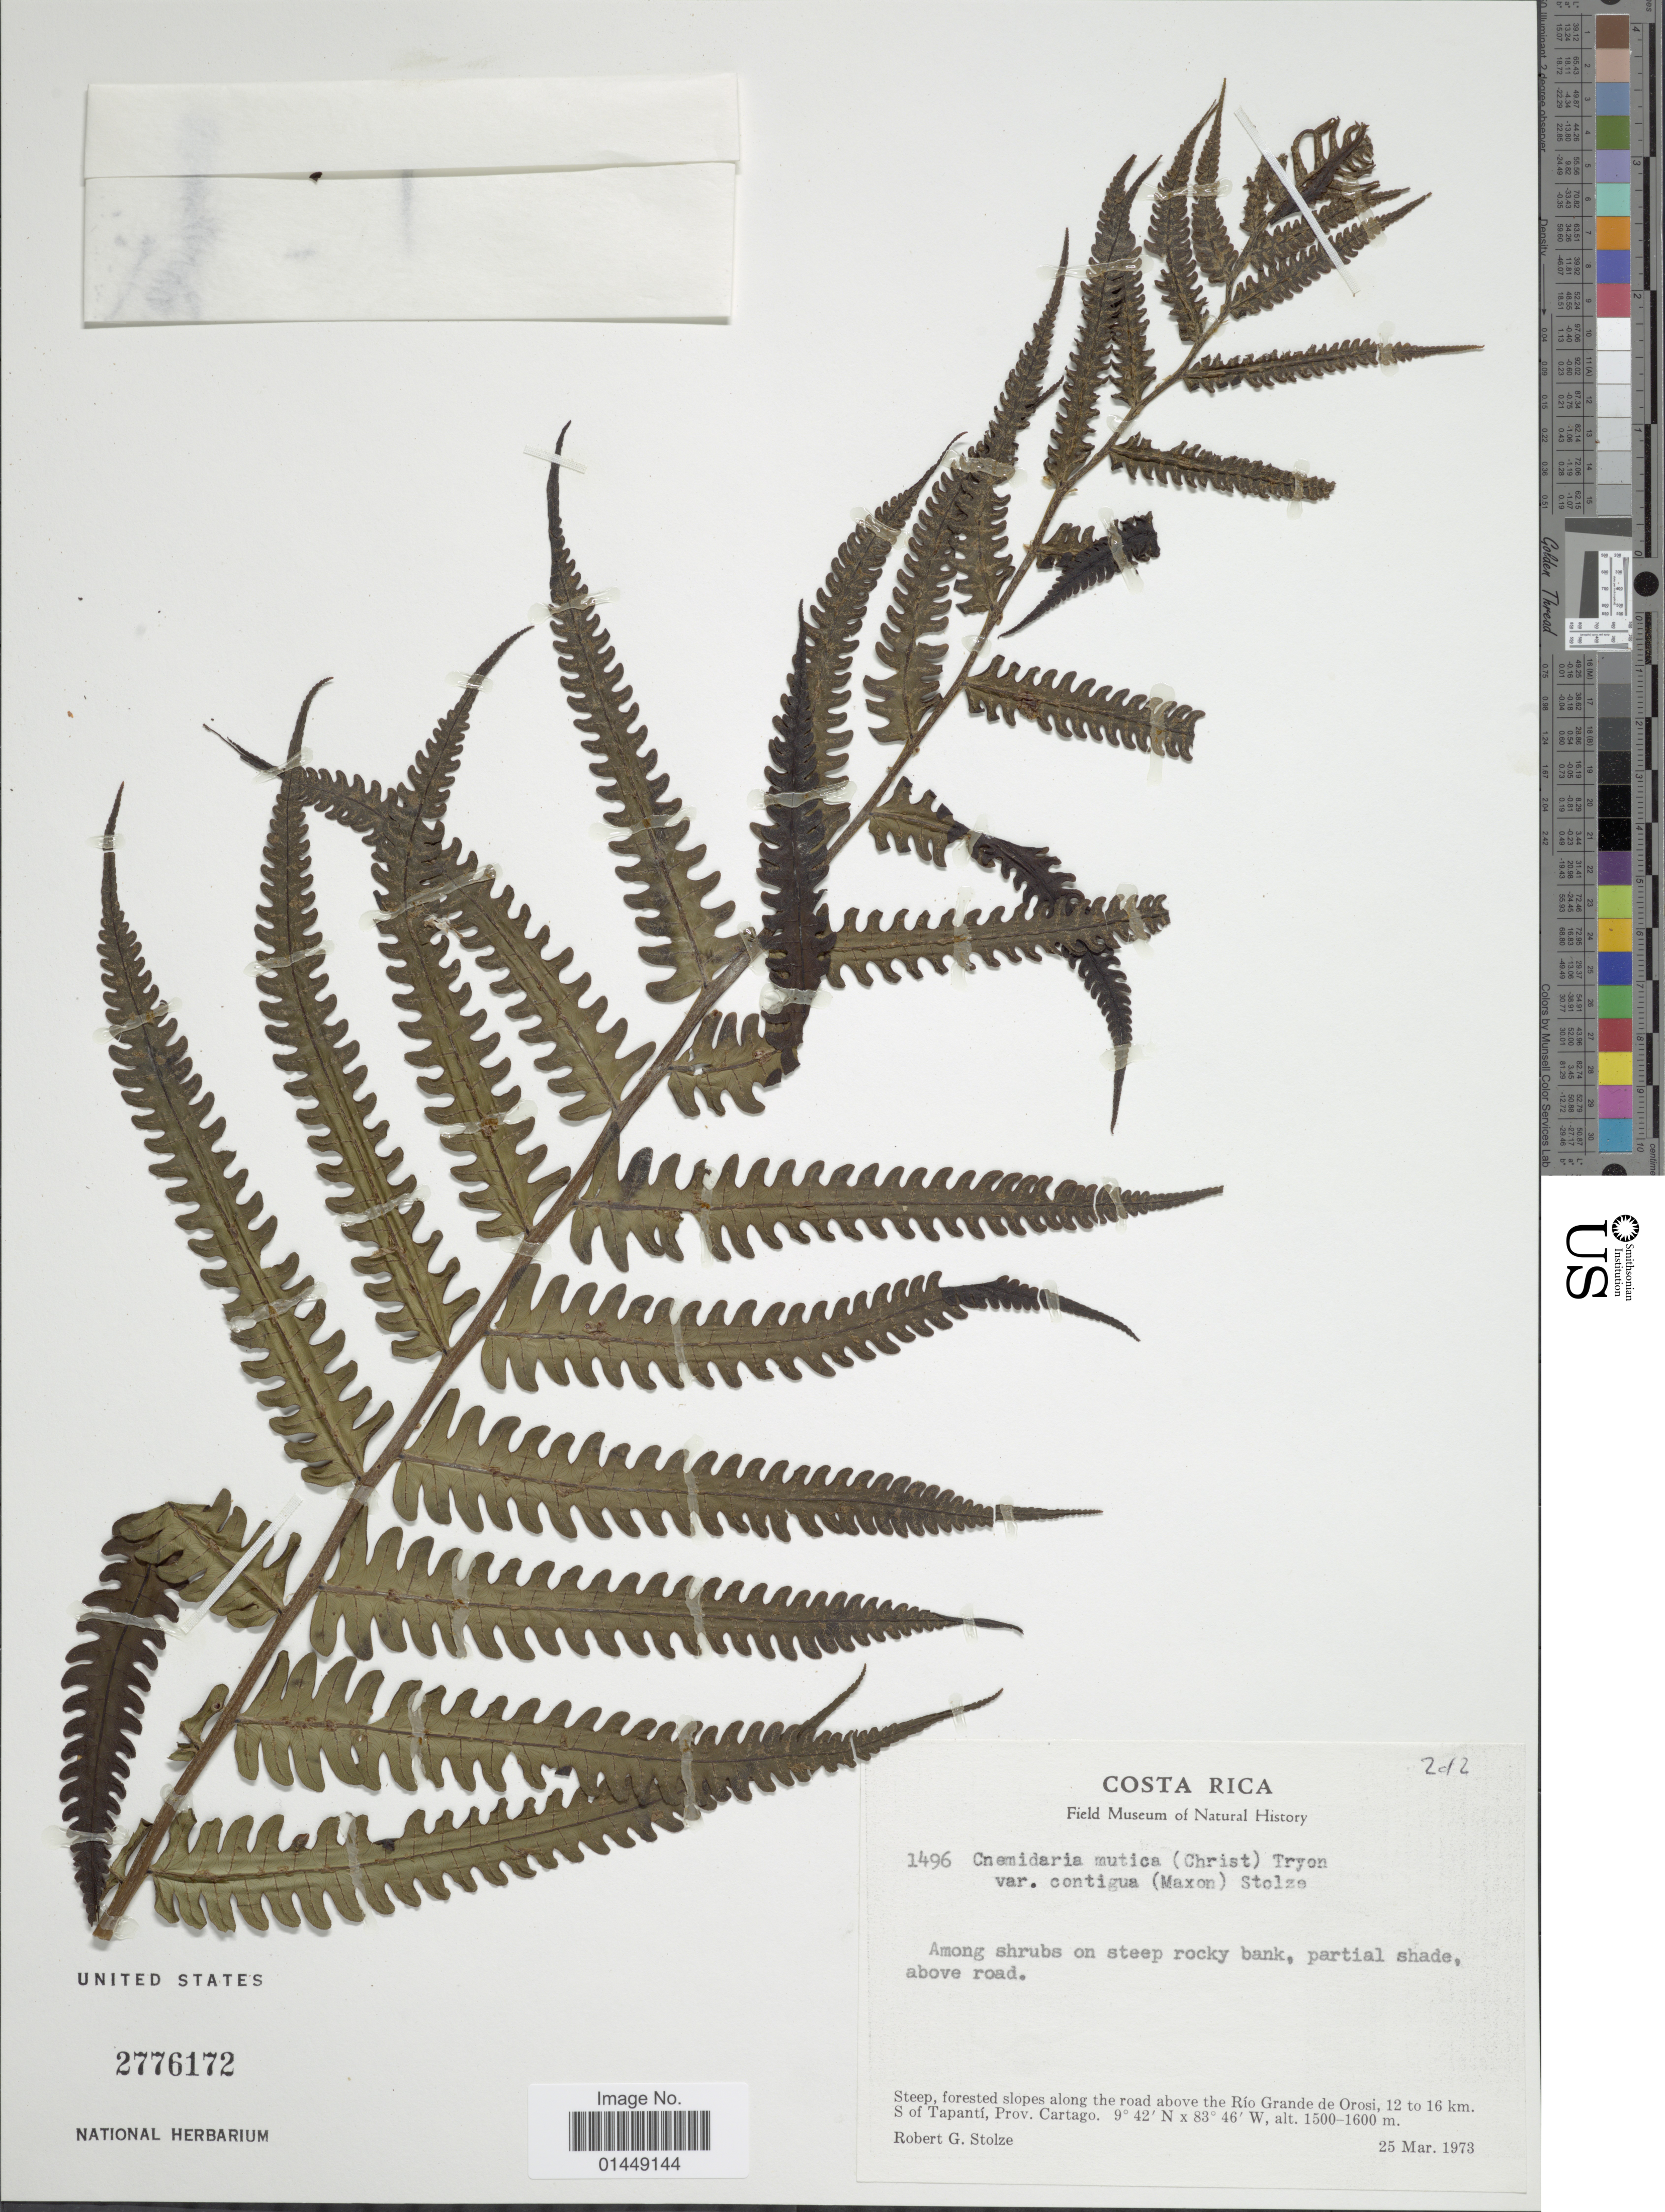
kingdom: Plantae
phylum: Tracheophyta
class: Polypodiopsida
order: Cyatheales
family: Cyatheaceae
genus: Cyathea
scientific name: Cyathea mutica var. contigua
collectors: R. G. Stolze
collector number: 1496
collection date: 1973-03-25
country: Costa Rica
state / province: Cartago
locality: Steep forested slopes along the road above the Río Grande do Orosi, 12 to 16 km. S of Tapantí, Prov. Cartago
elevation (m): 1500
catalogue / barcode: US 2776172